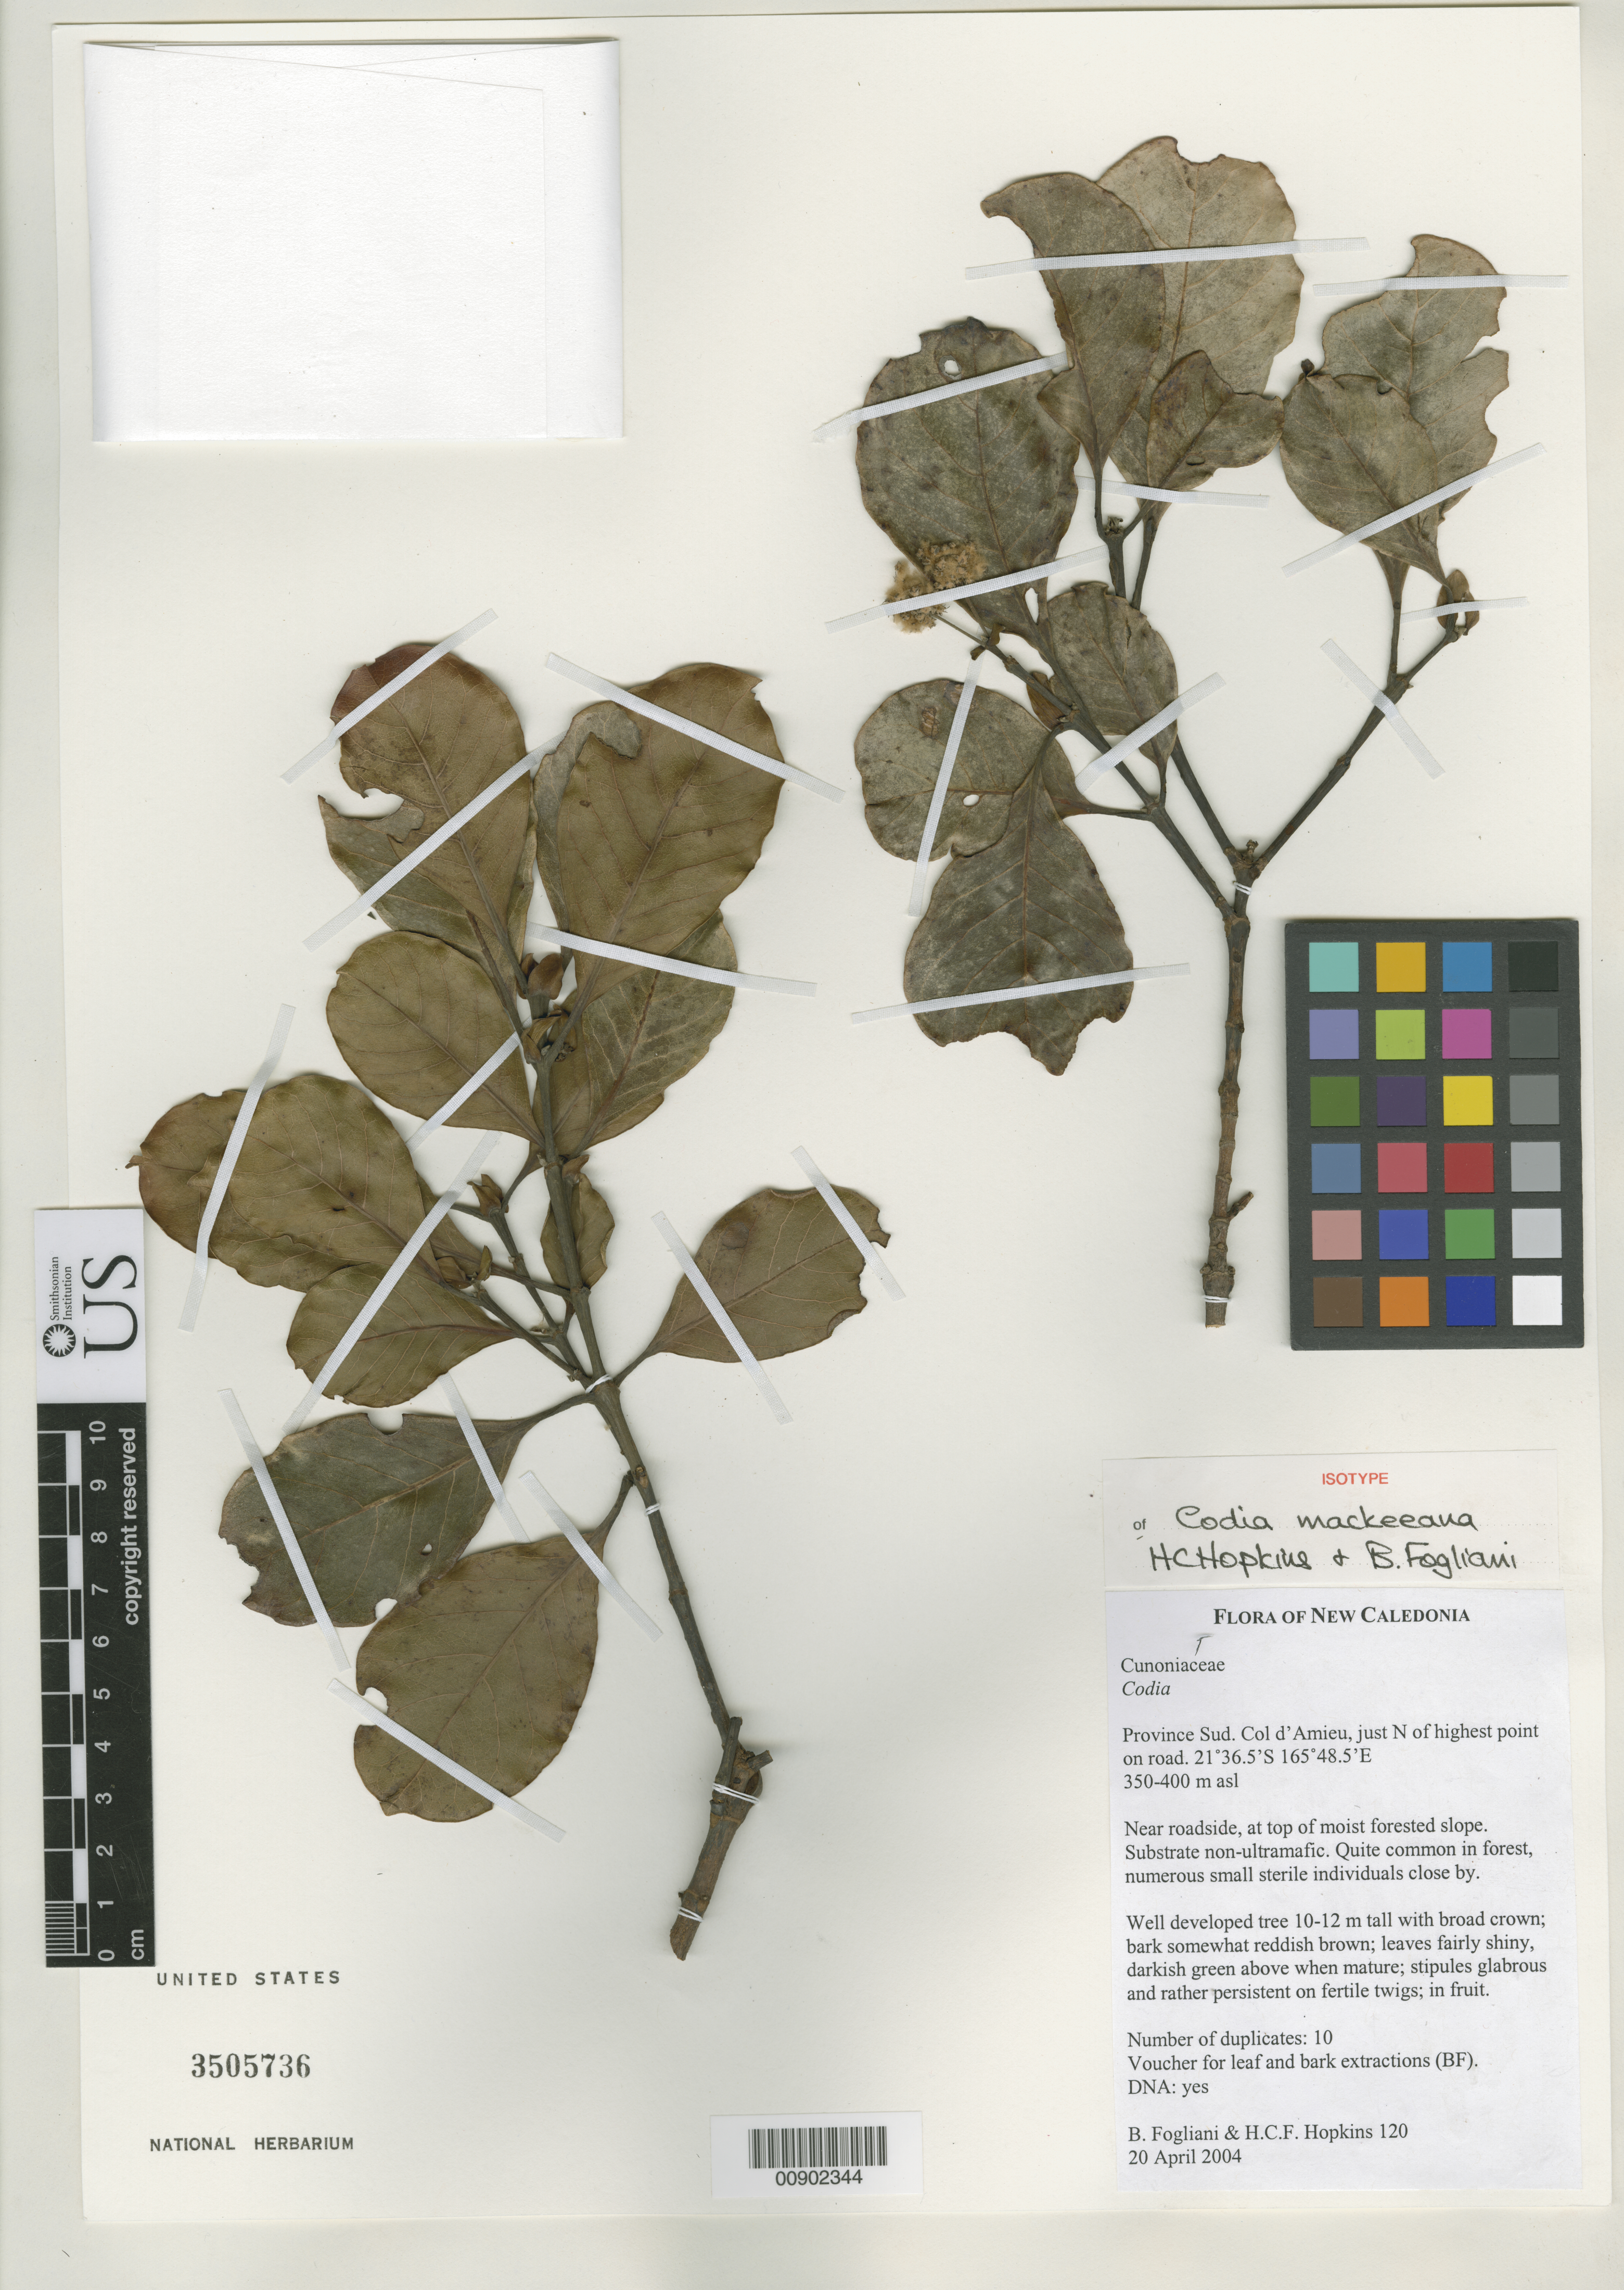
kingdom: Plantae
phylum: Tracheophyta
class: Magnoliopsida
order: Oxalidales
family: Cunoniaceae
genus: Codia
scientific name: Codia mackeeana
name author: H.C. Hopkins & Fogliani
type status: Isotype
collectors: B. Fogliani & H. Hopkins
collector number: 120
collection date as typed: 20 Apr 2004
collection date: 2004-04-20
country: New Caledonia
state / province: Sud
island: New Caledonia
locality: Province Sud. Col d'Amieu, just N of highest point on road.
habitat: Near roadside, at top of moist forested slope. Substrate non-ultramafic.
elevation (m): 350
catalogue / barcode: US 3505736